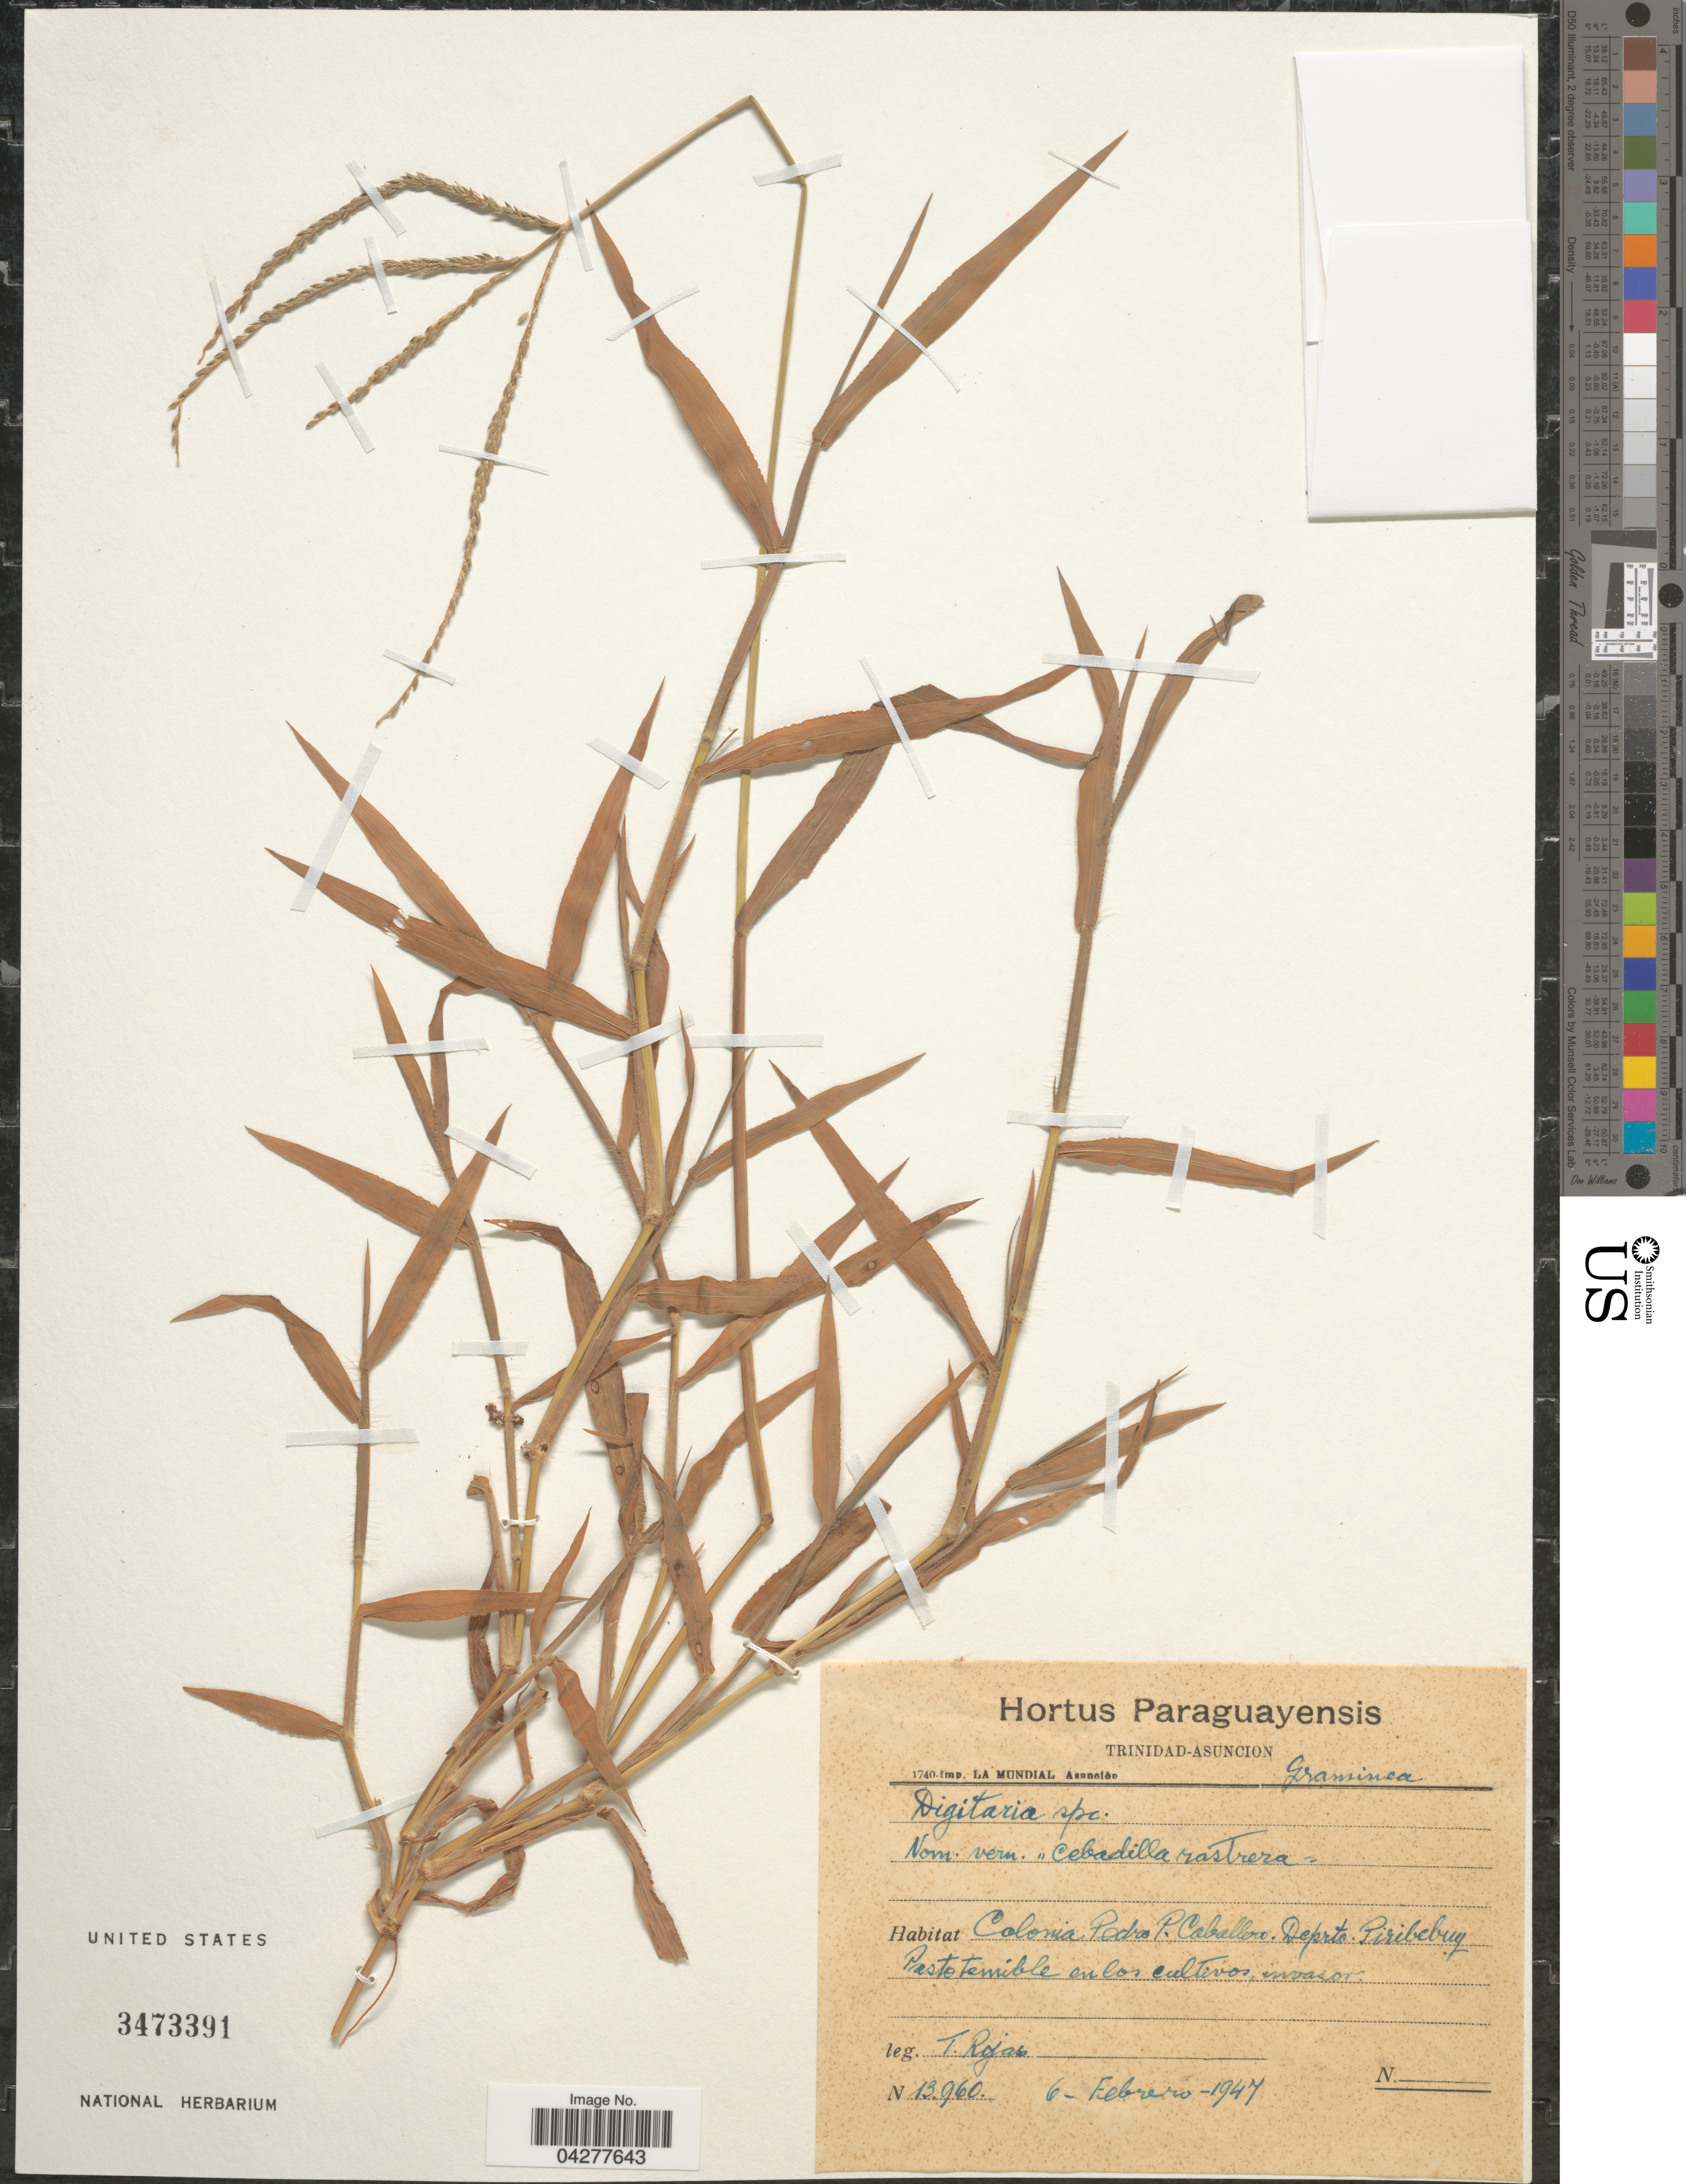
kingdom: Plantae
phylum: Tracheophyta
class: Liliopsida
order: Poales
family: Poaceae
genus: Digitaria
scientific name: Digitaria sp.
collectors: T. Rojas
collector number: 13960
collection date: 1947-02-06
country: Paraguay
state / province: Asuncion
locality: Colonia Pedro P. Caballero. Deprto. Piribebuy Pastotemible en los cultivos invasco.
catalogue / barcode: US 3473391